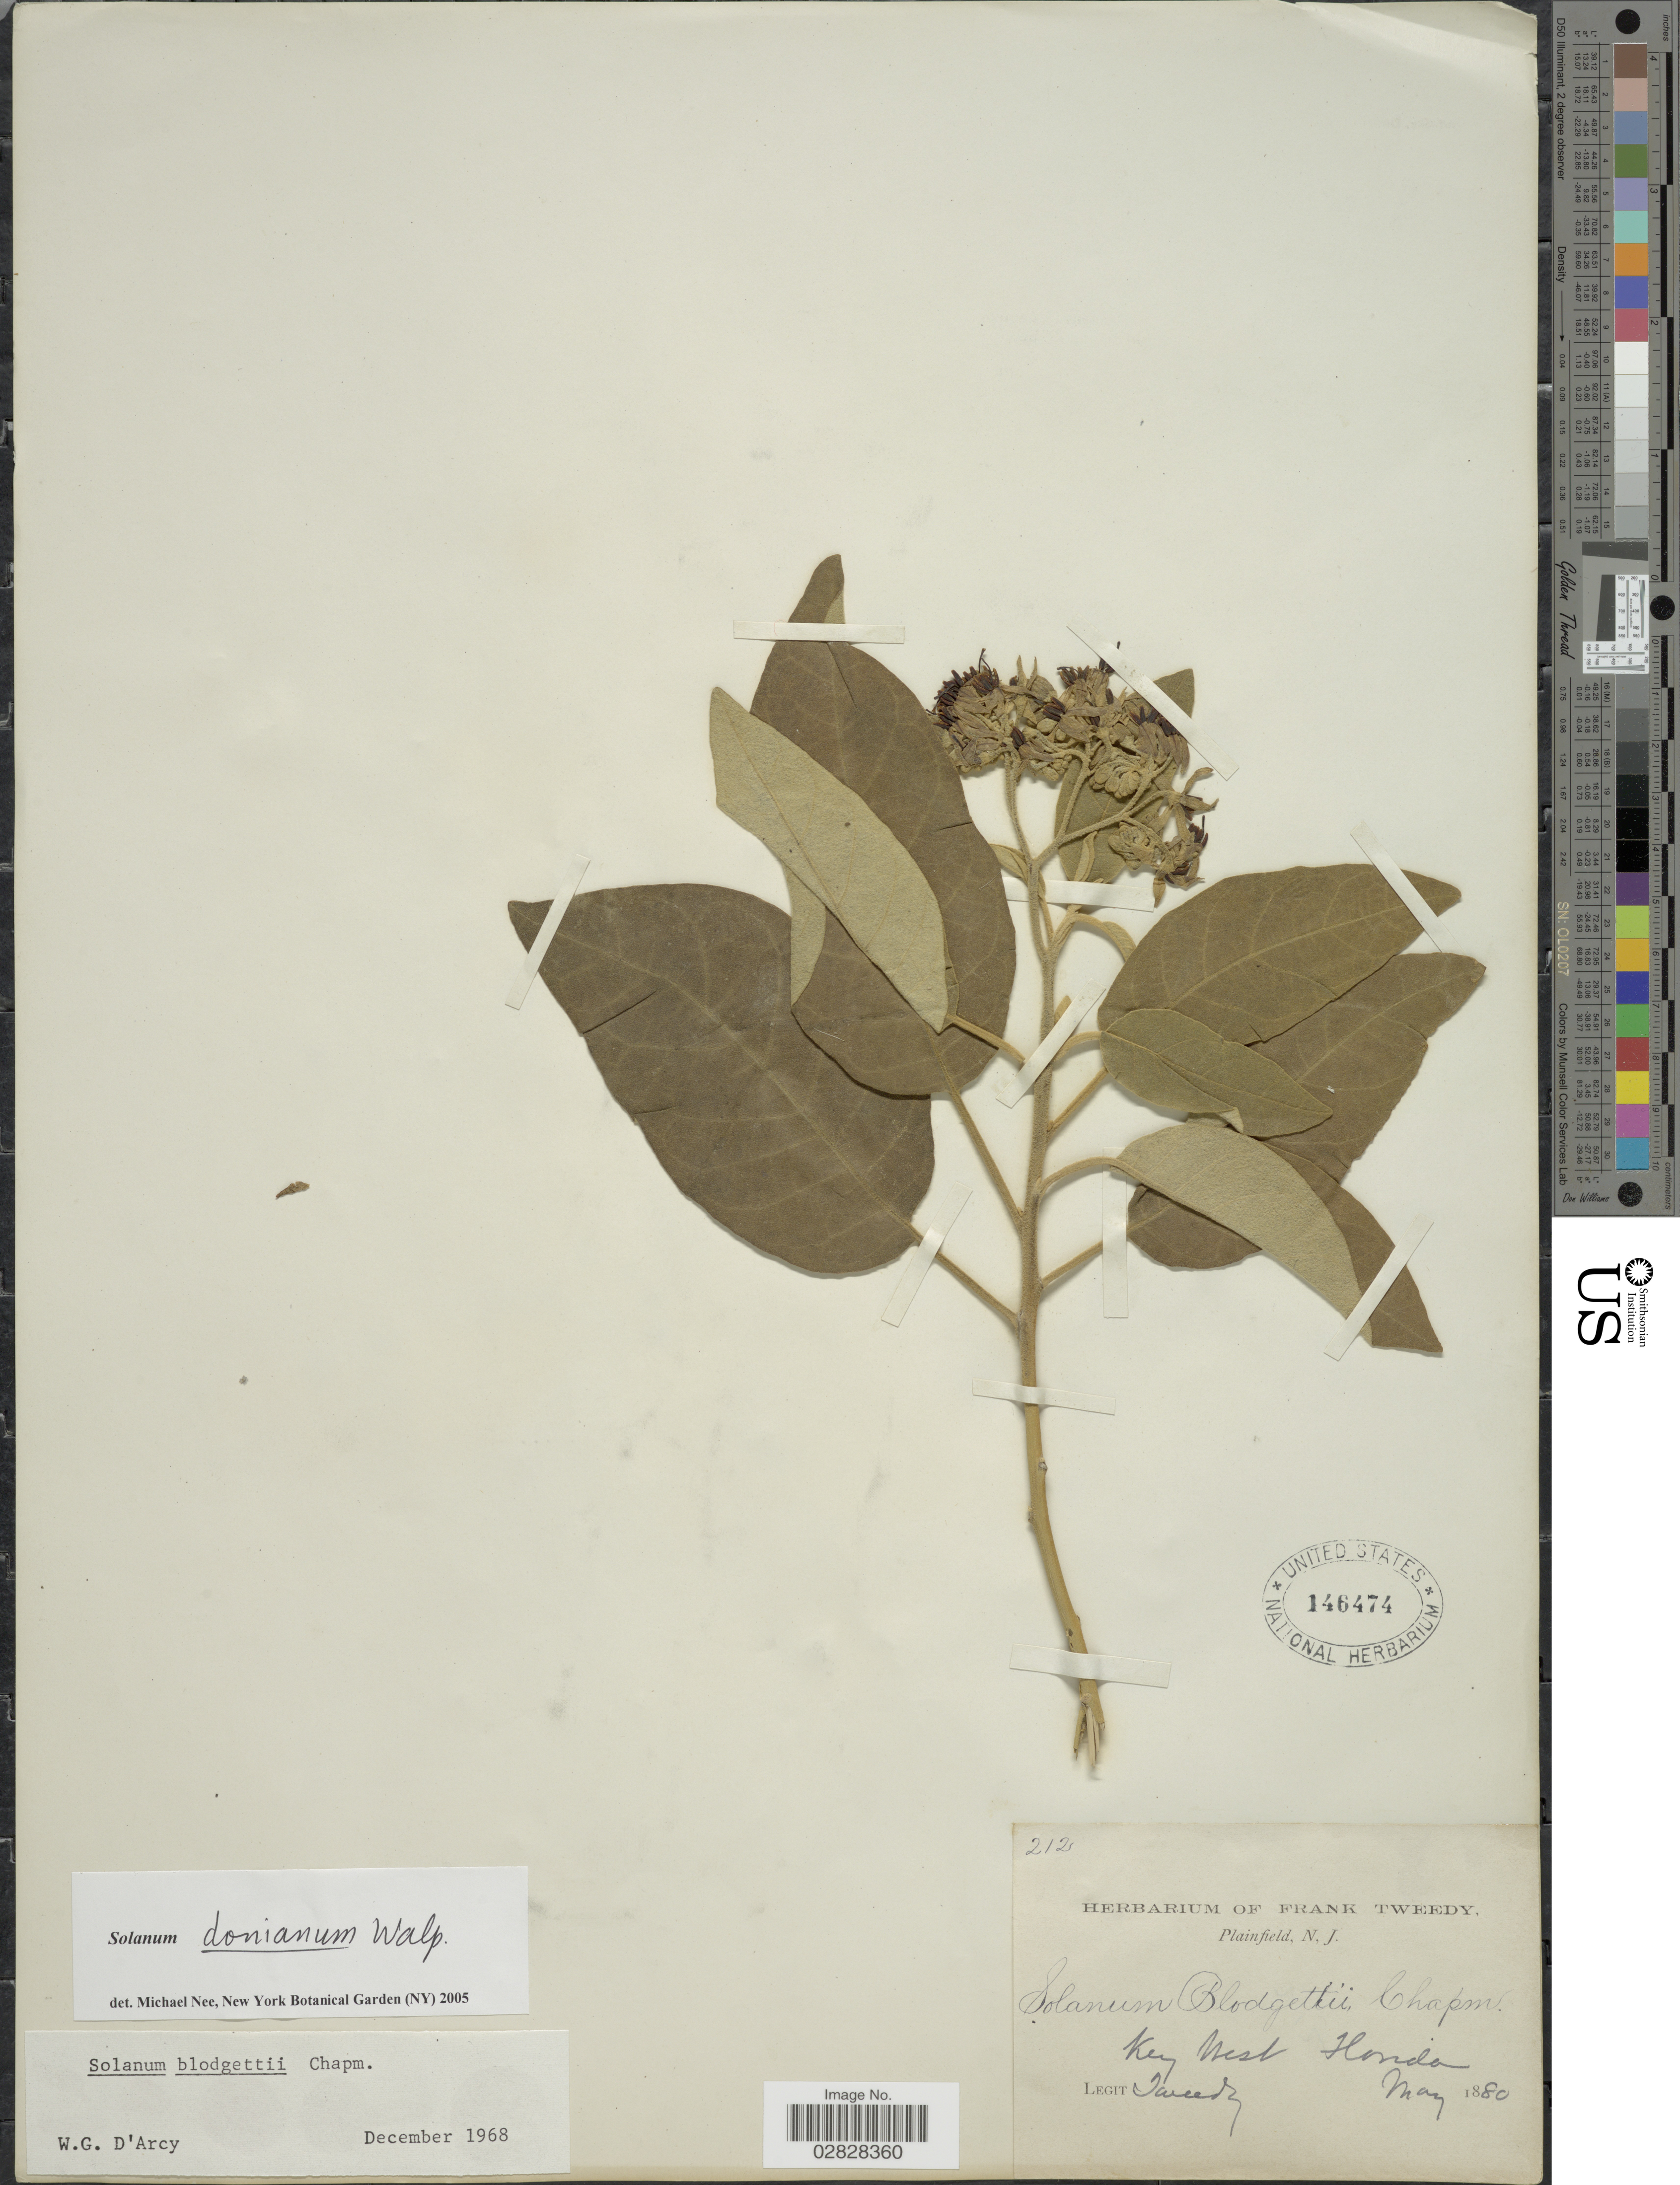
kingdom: Plantae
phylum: Tracheophyta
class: Magnoliopsida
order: Solanales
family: Solanaceae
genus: Solanum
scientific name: Solanum donianum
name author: Walp.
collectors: F. Tweedy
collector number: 212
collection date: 1880-05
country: United States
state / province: Florida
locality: Key West.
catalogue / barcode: US 146474